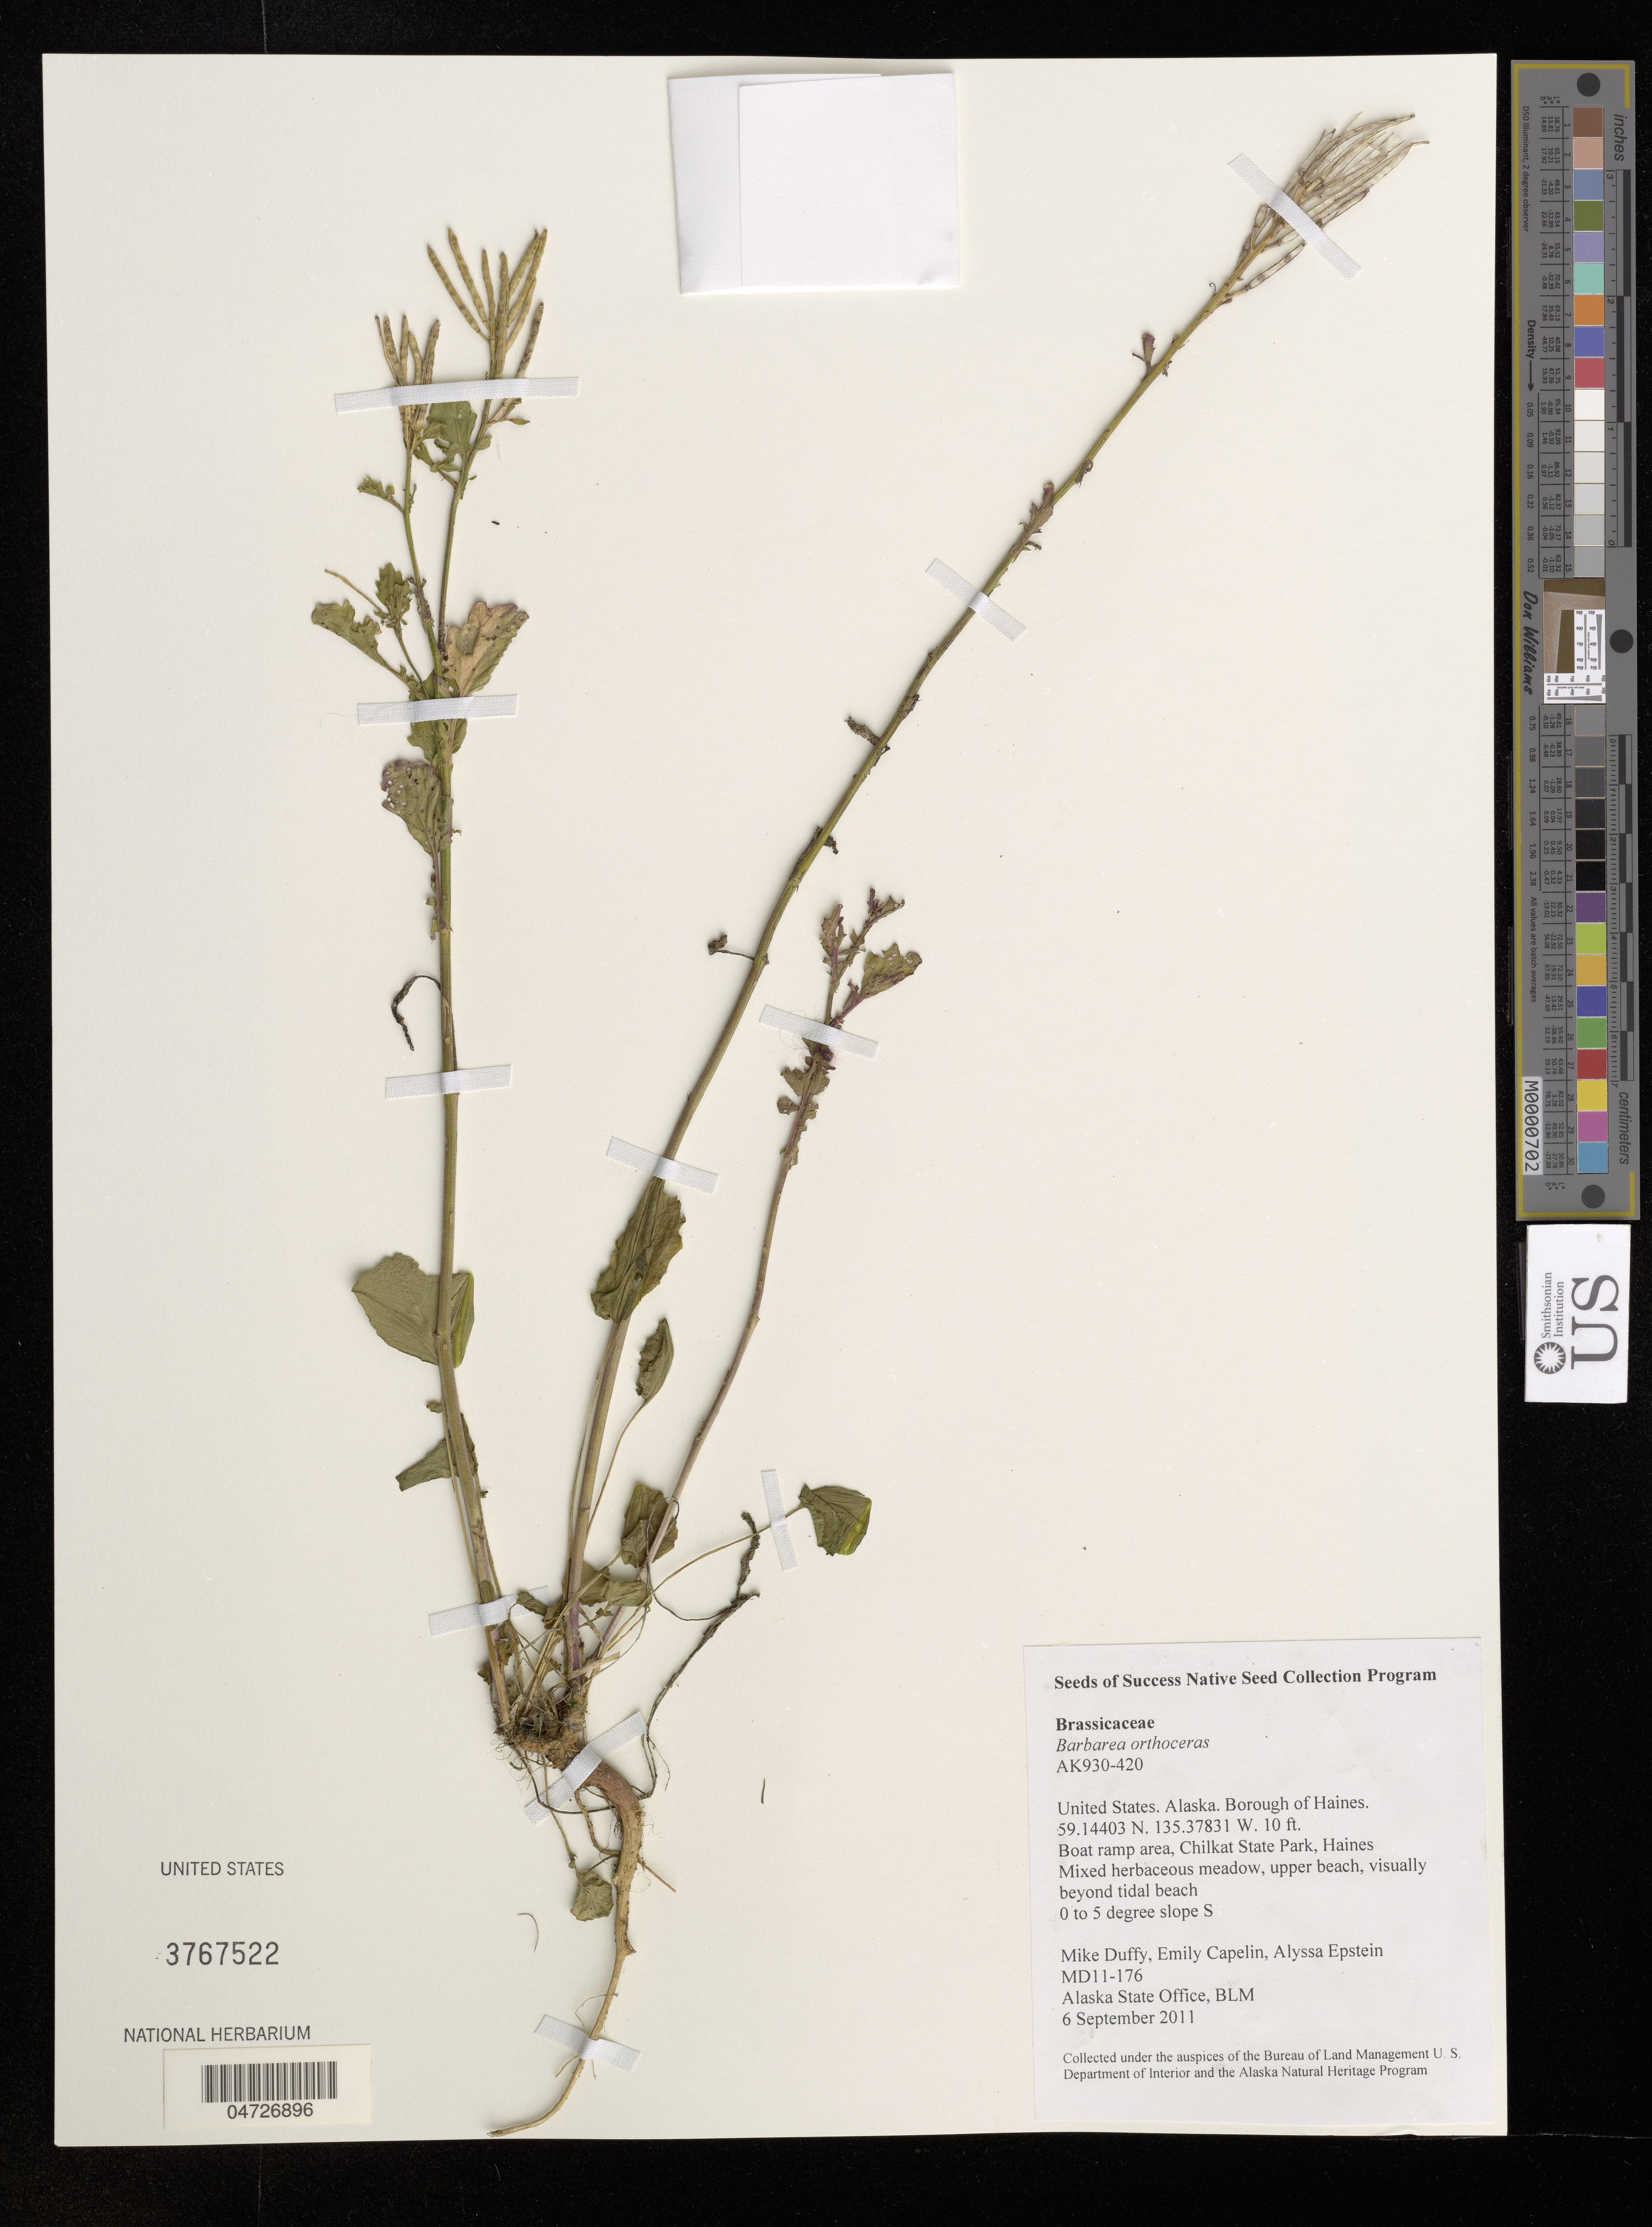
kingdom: Plantae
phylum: Tracheophyta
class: Magnoliopsida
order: Brassicales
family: Brassicaceae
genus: Barbarea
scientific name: Barbarea orthoceras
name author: Ledeb.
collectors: M. Duffy, E. Capelin & A. Epstein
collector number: MD11-176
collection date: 2011-09-06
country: United States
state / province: Alaska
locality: Borough of Haines. Boat ramp area, Chilkat State Park, Haines.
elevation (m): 3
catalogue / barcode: US 3767522